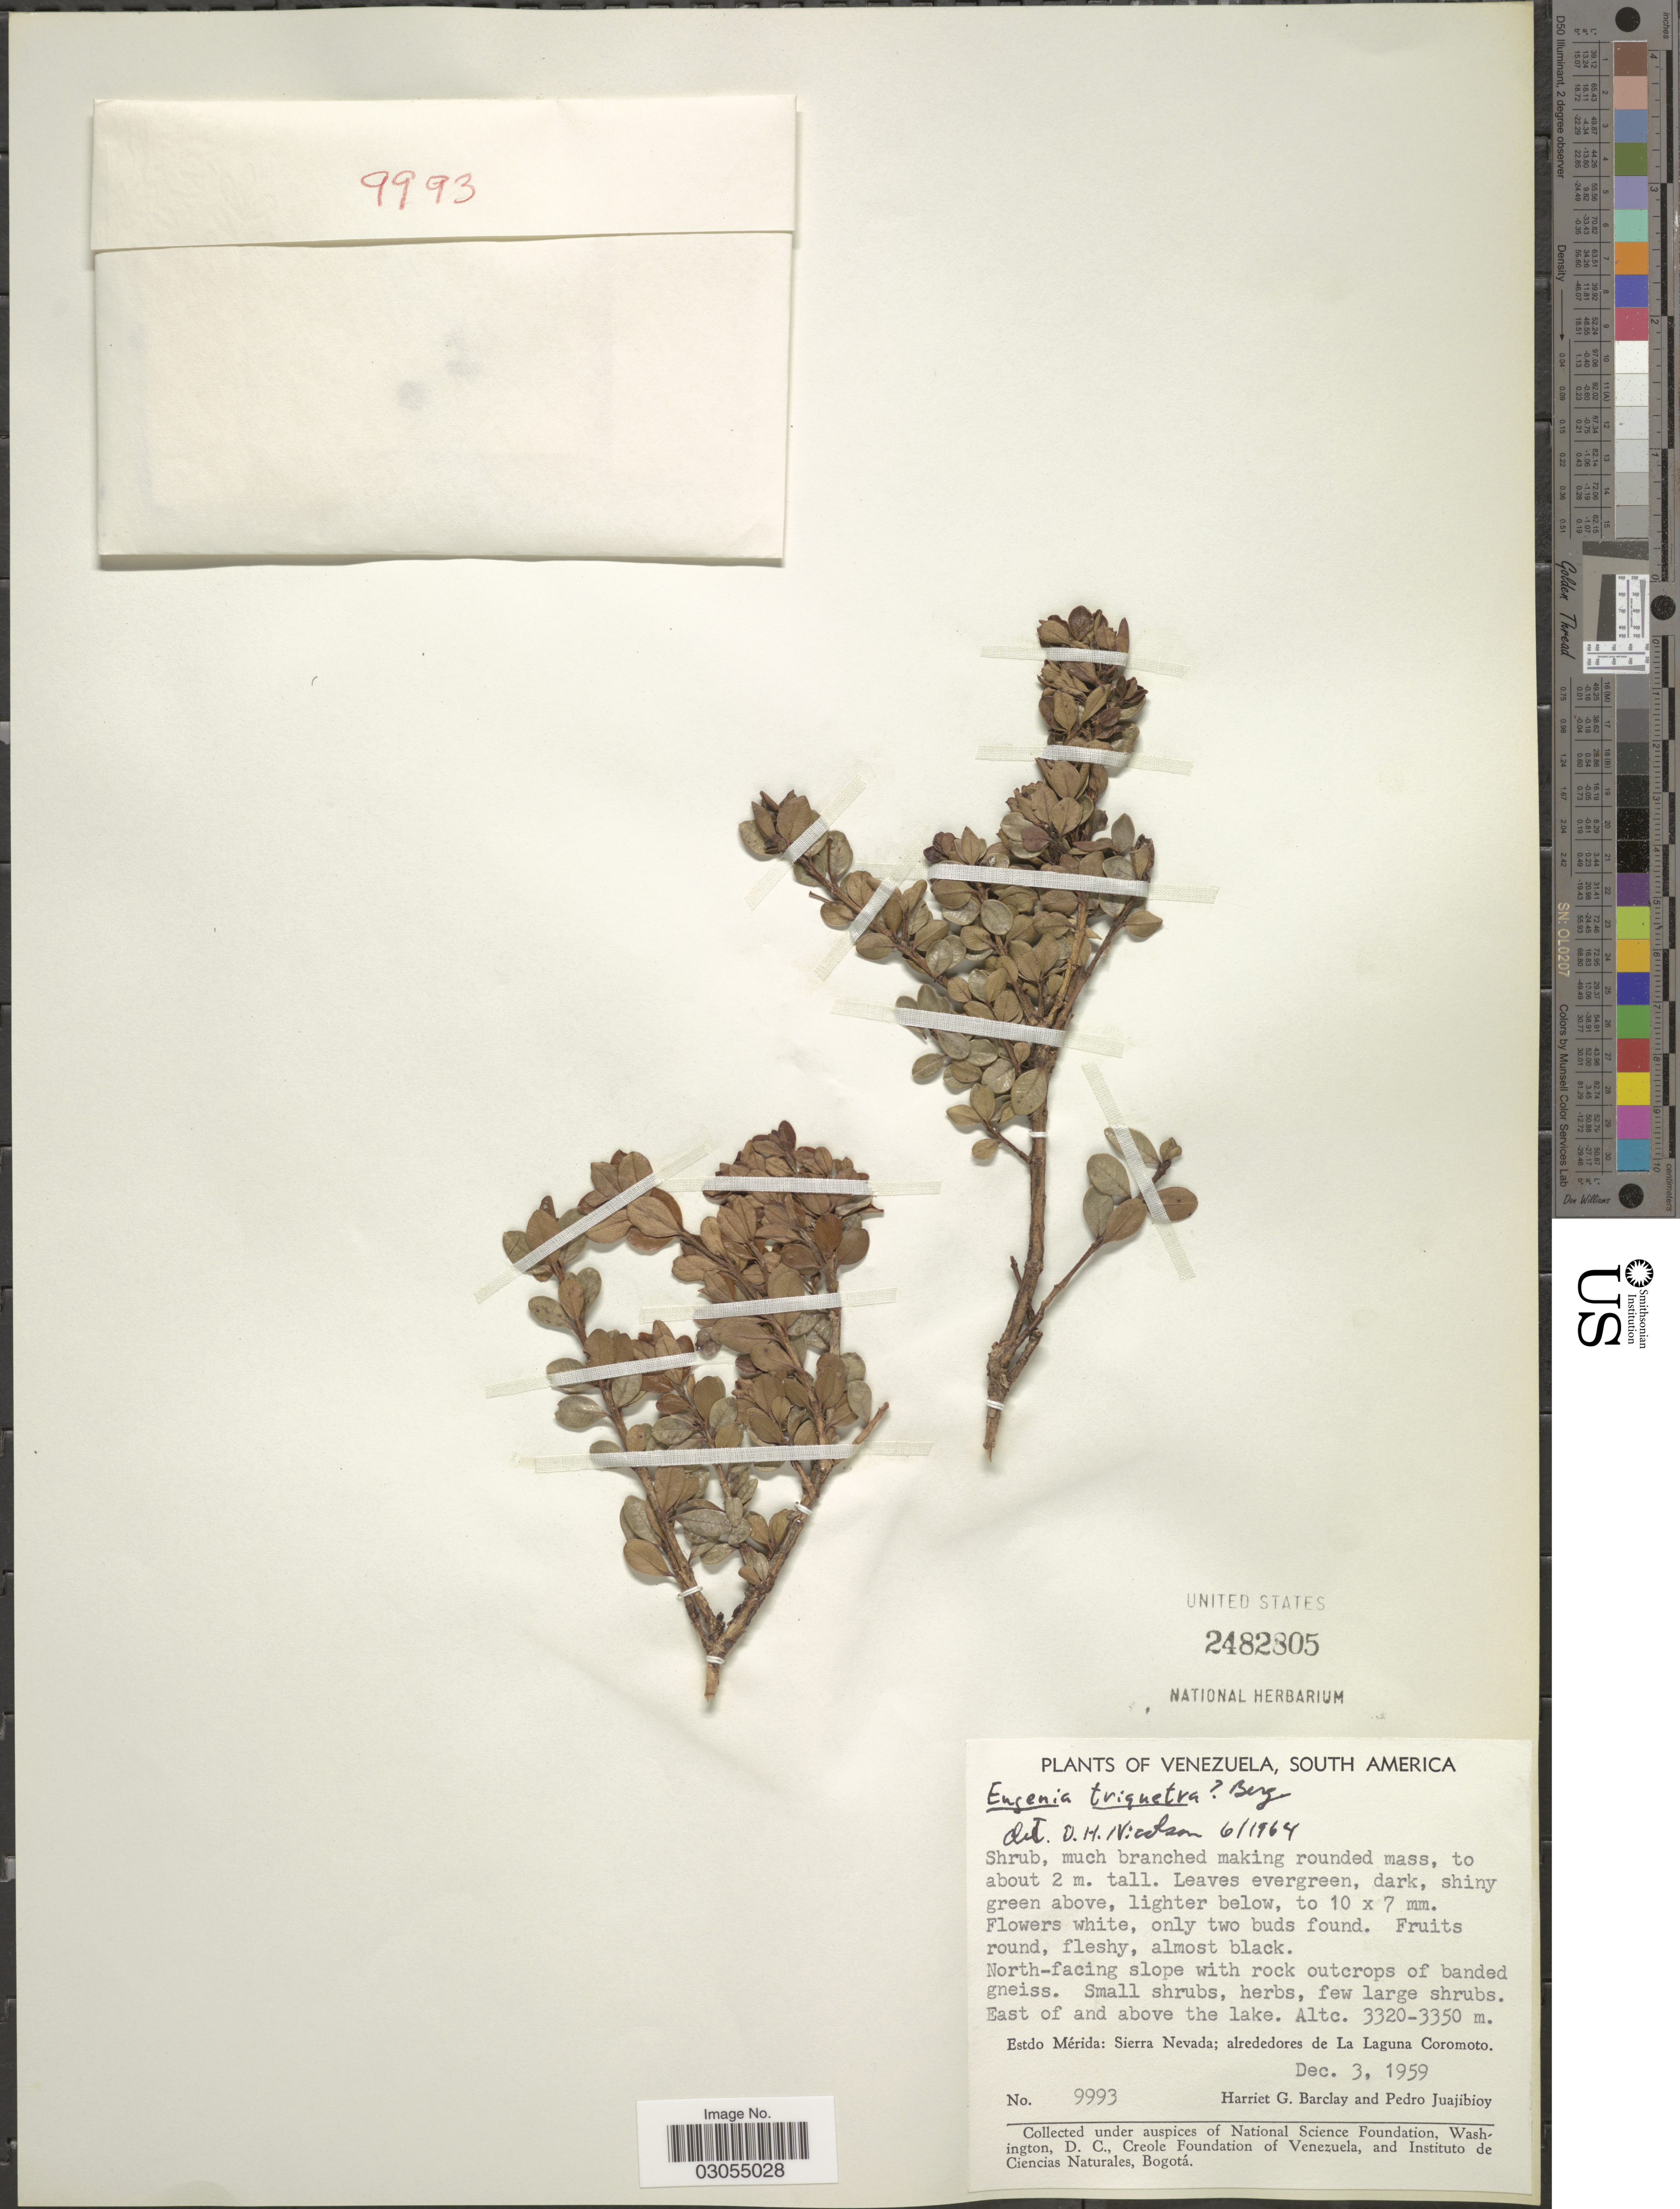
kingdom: Plantae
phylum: Tracheophyta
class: Magnoliopsida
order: Myrtales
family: Myrtaceae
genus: Myrcianthes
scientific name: Myrcianthes myrsinoides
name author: (Kunth) Grifo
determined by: Strong, Mark T., (BOT), Smithsonian Institution - National Museum of Natural History (UNITED STATES)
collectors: H. G. Barclay & P. Juajibioy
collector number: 9993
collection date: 1959-12-03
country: Venezuela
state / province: Mérida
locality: East of and above the lake. Sierra Nevada; alrededores de La Laguna Coromoto.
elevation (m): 3320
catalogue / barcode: US 2482805